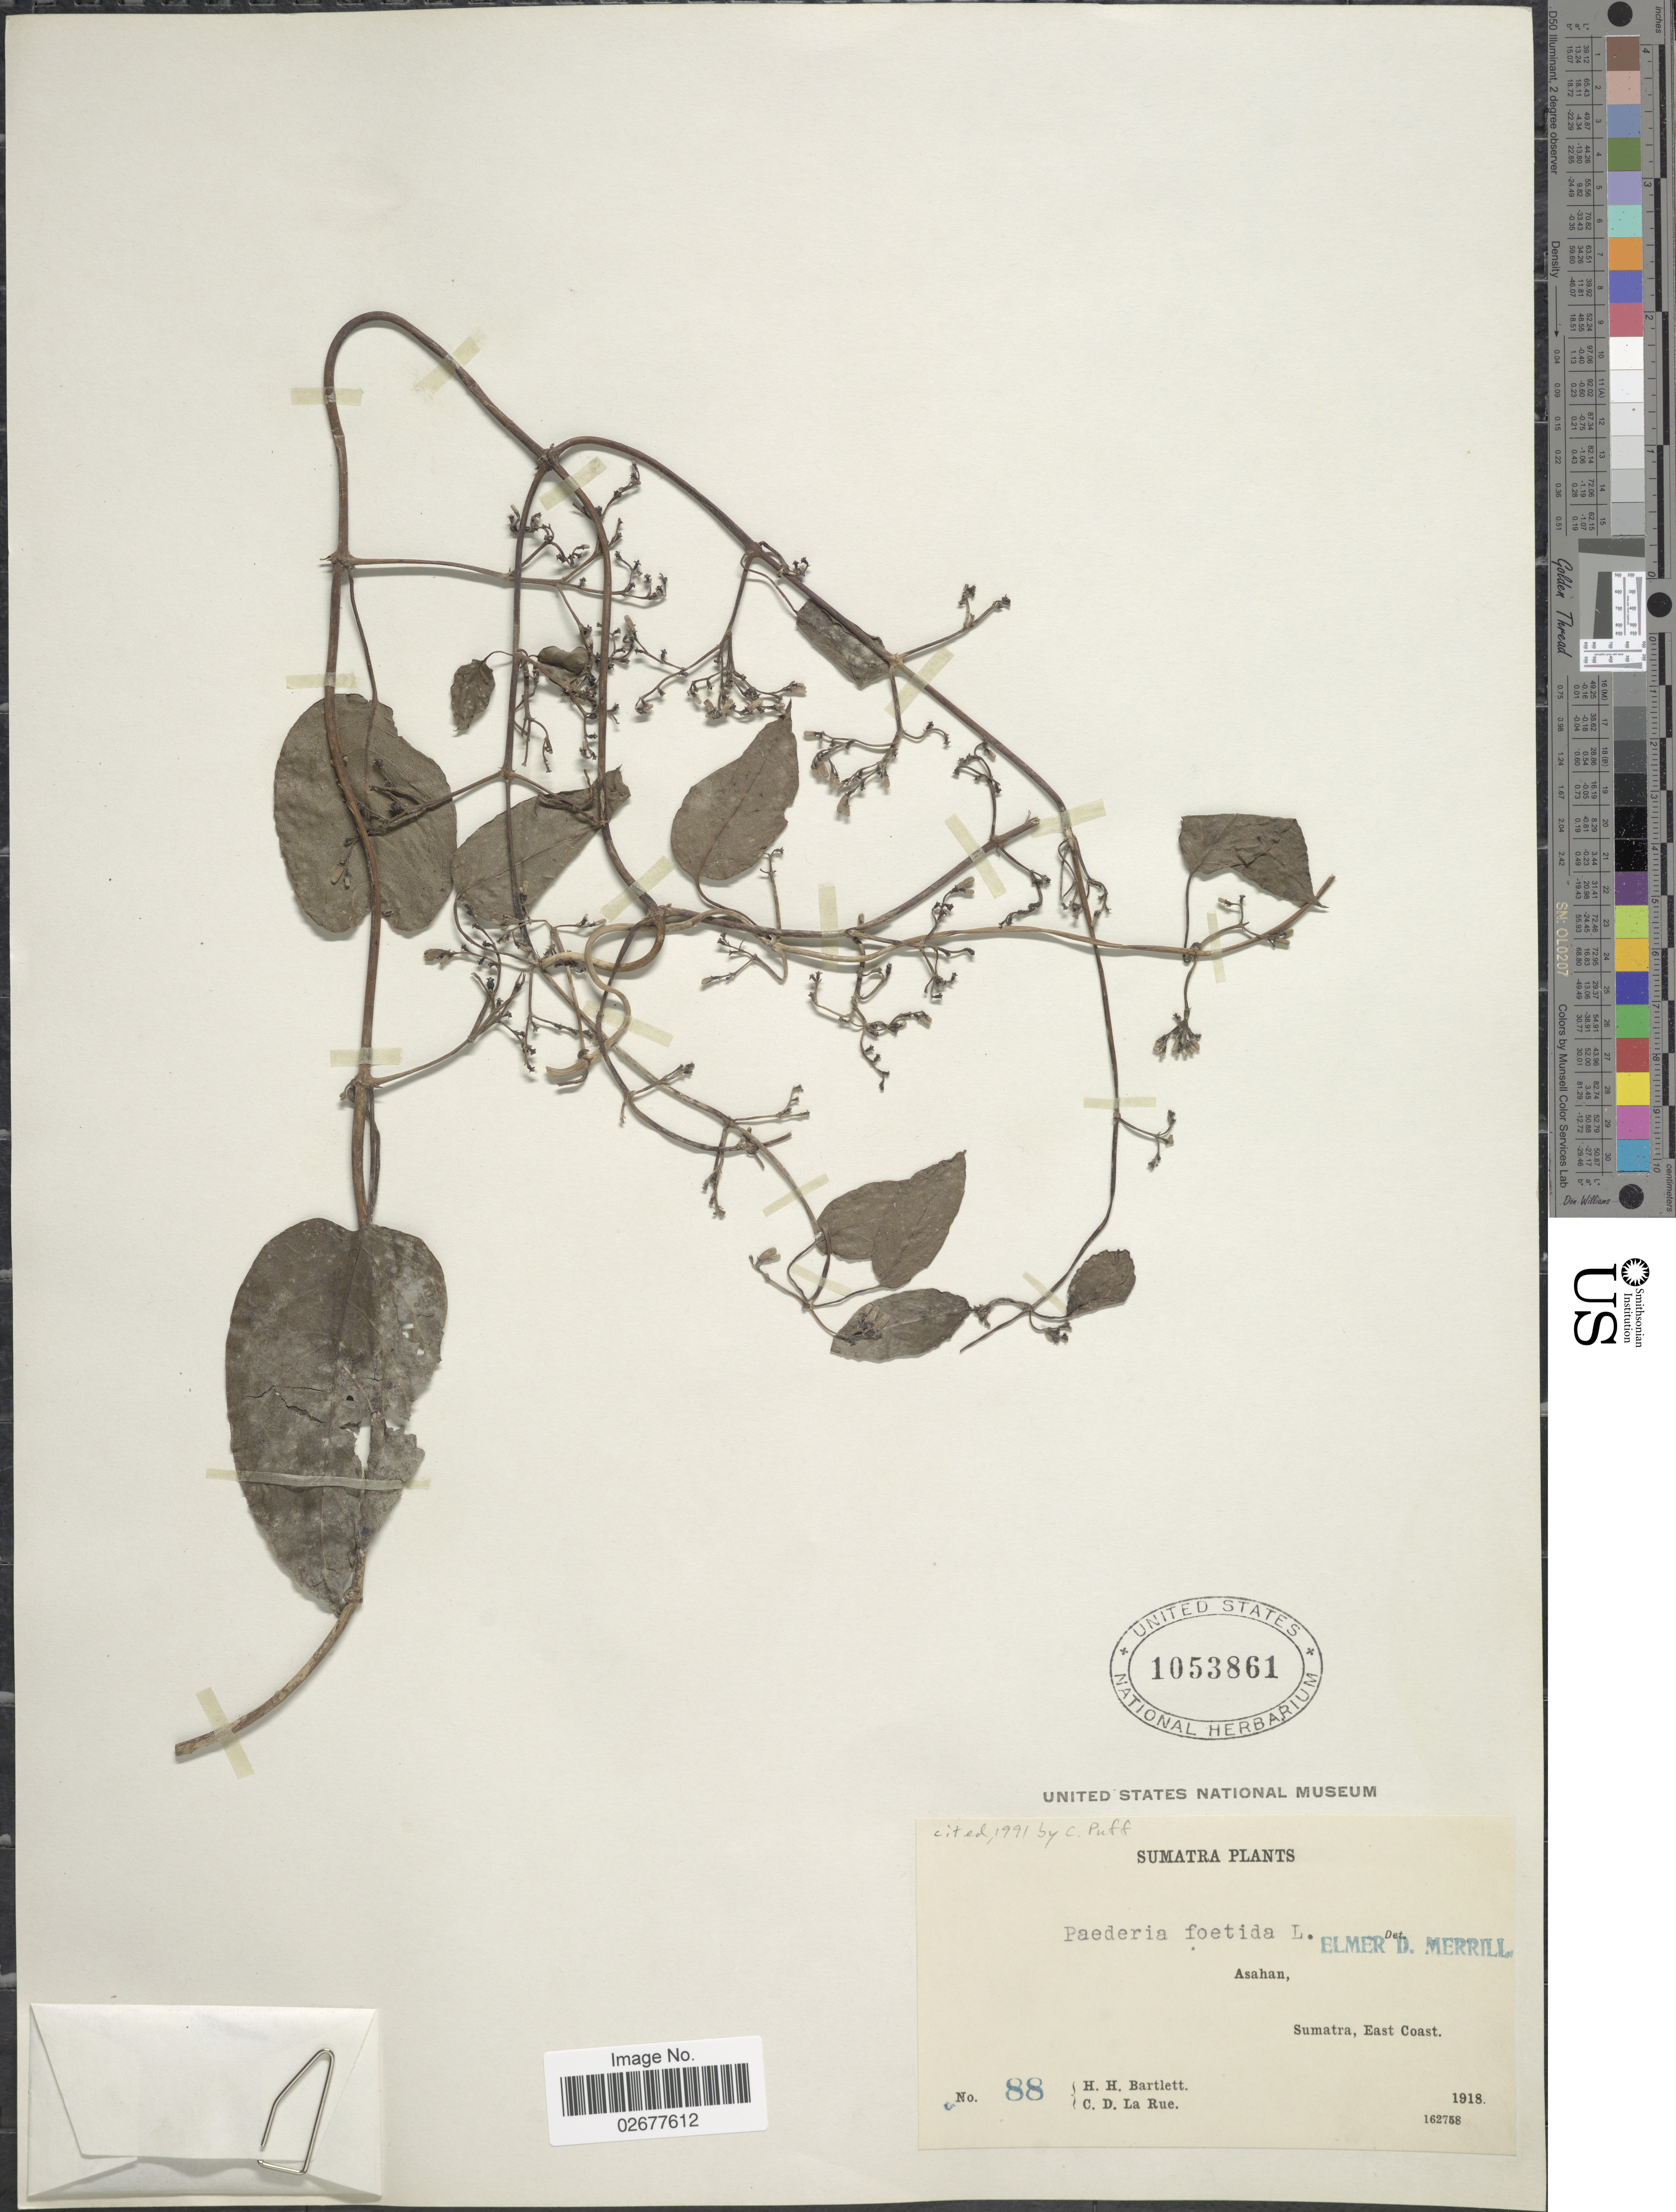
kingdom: Plantae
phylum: Tracheophyta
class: Magnoliopsida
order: Gentianales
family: Rubiaceae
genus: Paederia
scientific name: Paederia foetida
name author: Wall.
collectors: H. H. Bartlett & C. La Rue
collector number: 88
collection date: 1918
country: Indonesia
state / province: Sumatra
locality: Asahan, East Coast.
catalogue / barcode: US 1053861